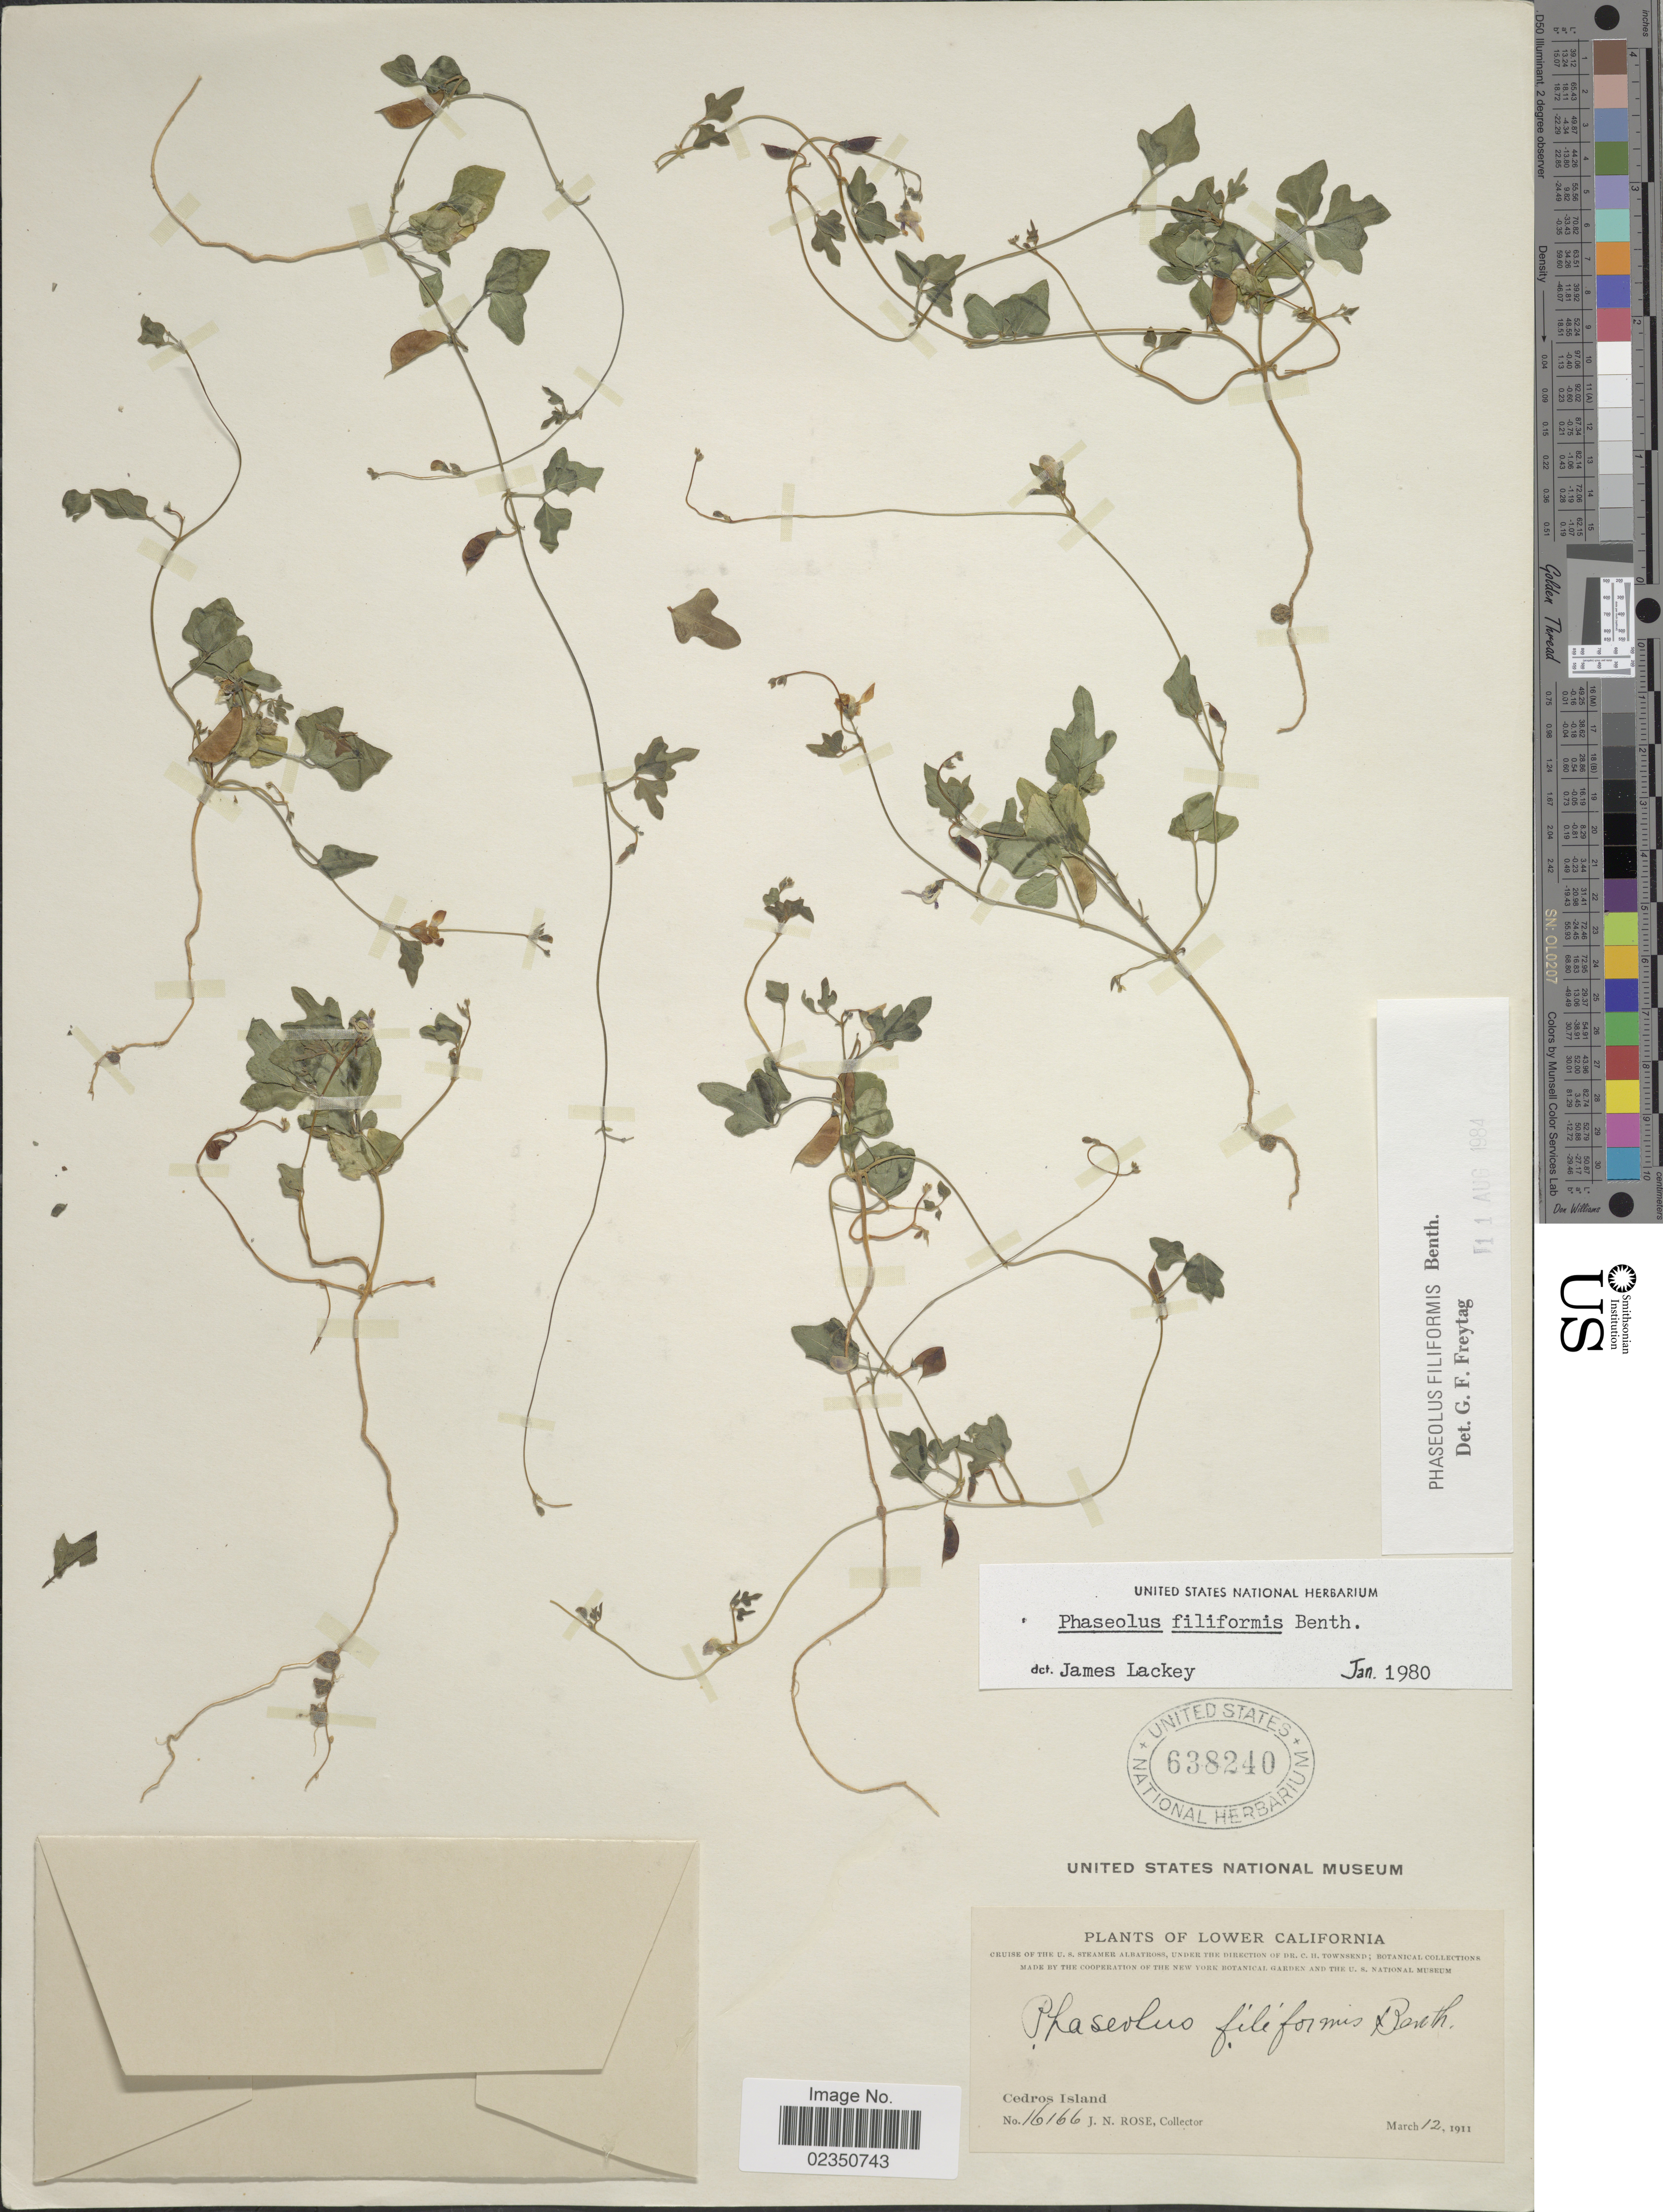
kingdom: Plantae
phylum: Tracheophyta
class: Magnoliopsida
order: Fabales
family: Fabaceae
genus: Phaseolus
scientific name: Phaseolus filiformis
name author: Benth.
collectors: J. N. Rose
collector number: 16166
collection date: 1911-03-12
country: Mexico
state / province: Baja California Norte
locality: Lower California, Cedrosisland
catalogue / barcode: US 638240